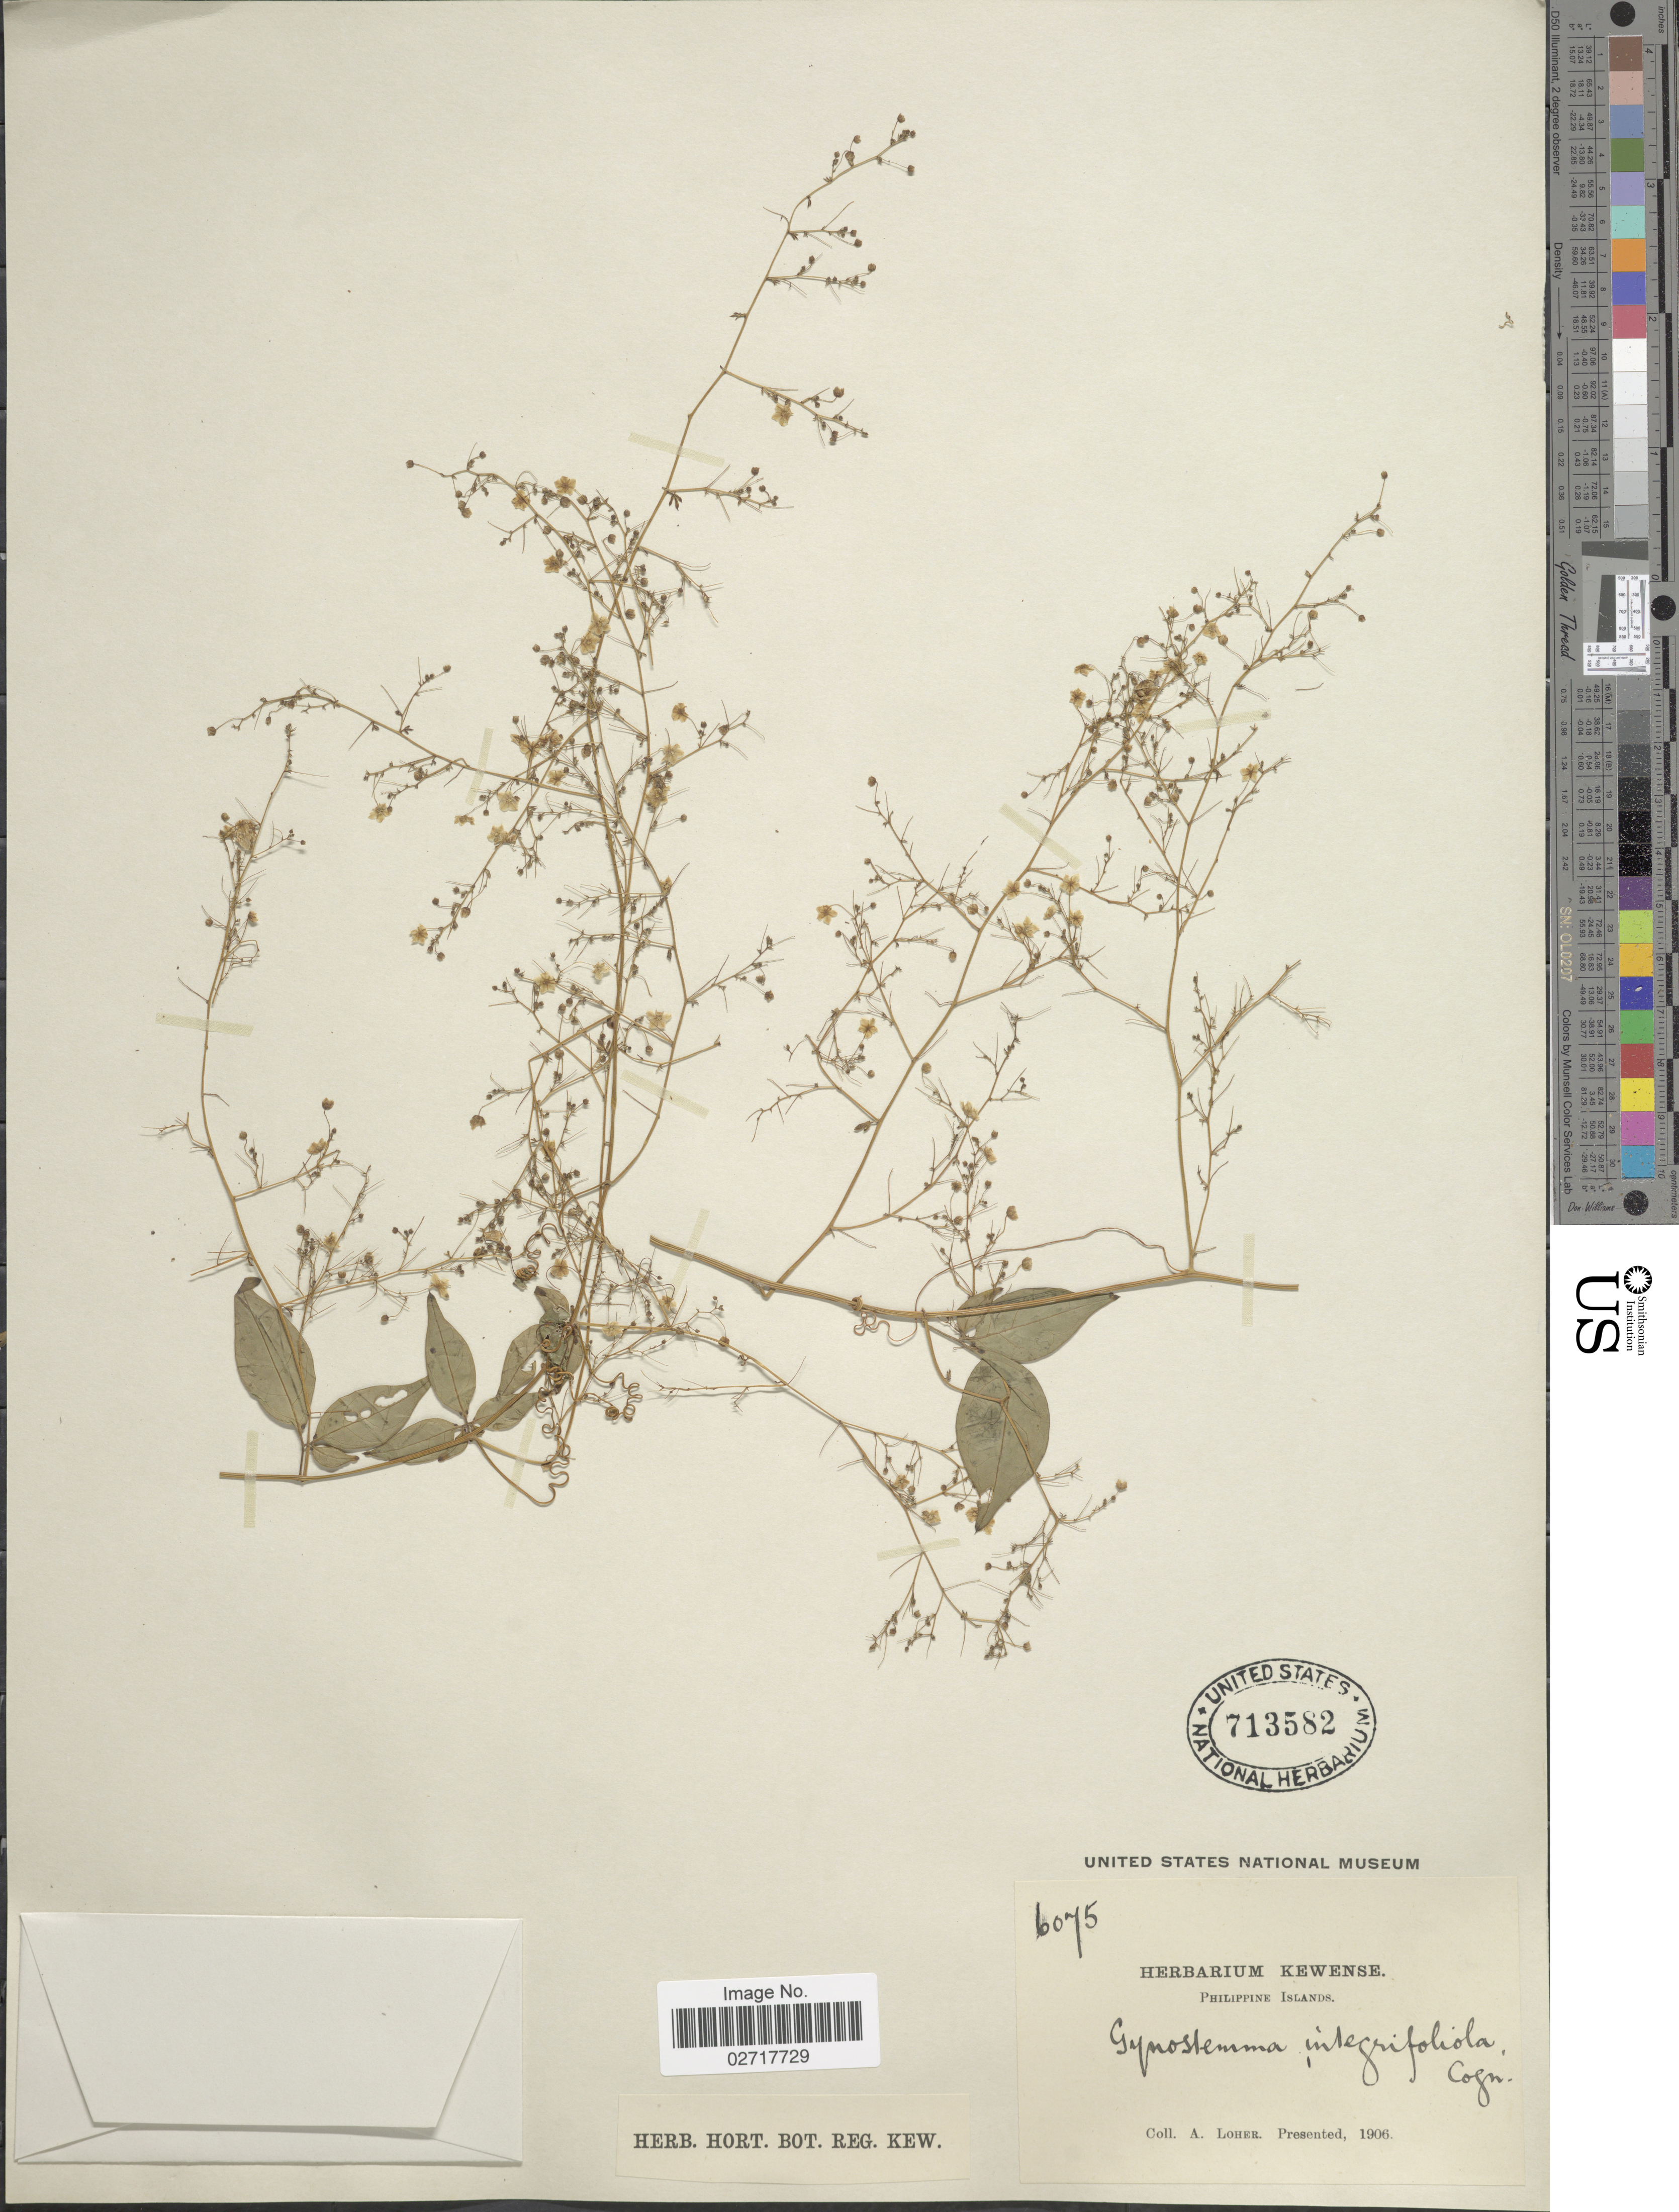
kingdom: Plantae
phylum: Tracheophyta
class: Magnoliopsida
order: Cucurbitales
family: Cucurbitaceae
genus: Neoalsomitra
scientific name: Neoalsomitra clavigera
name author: (M. Roem.) Hutch.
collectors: A. Loher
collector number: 6075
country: Philippines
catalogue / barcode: US 713582